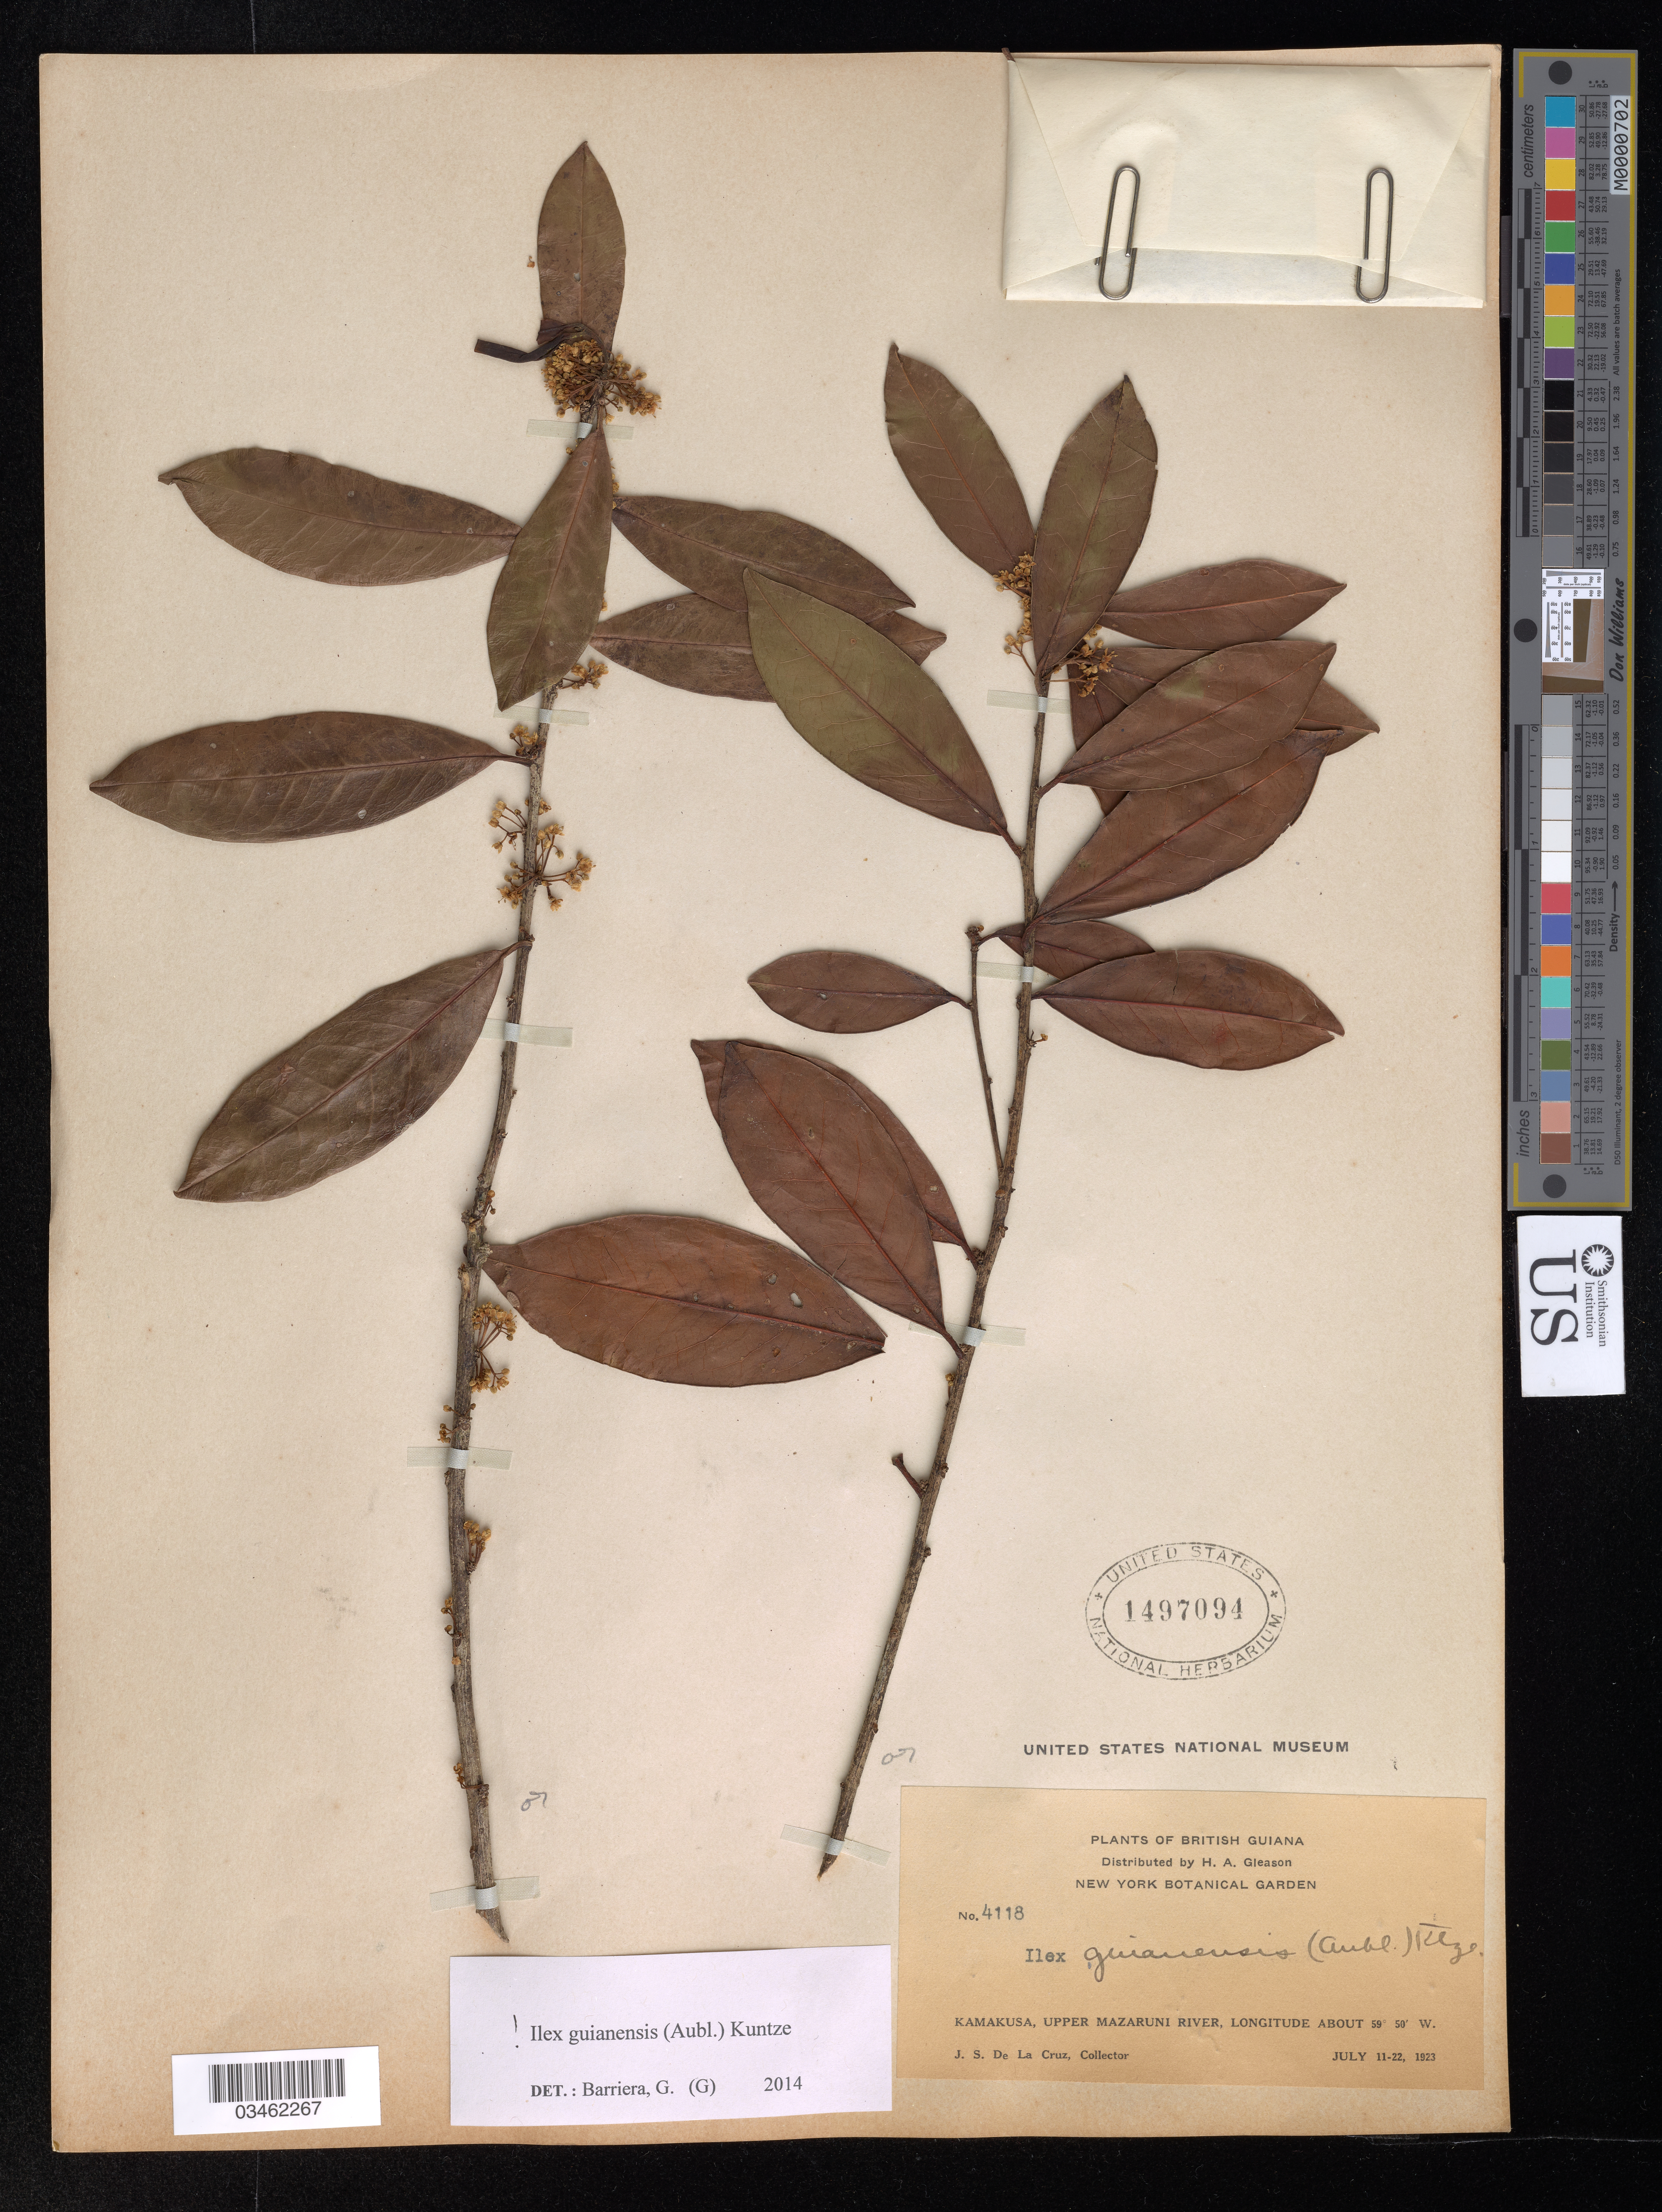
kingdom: Plantae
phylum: Tracheophyta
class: Magnoliopsida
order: Aquifoliales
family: Aquifoliaceae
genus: Ilex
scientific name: Ilex guianensis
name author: (Aubl.) Kuntze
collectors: J. S. de la Cruz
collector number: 4118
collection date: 1923-07-11/1923-07-12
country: Guyana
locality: British Guiana. Kamakusa, Upper Mazaruni River.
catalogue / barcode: US 1497094